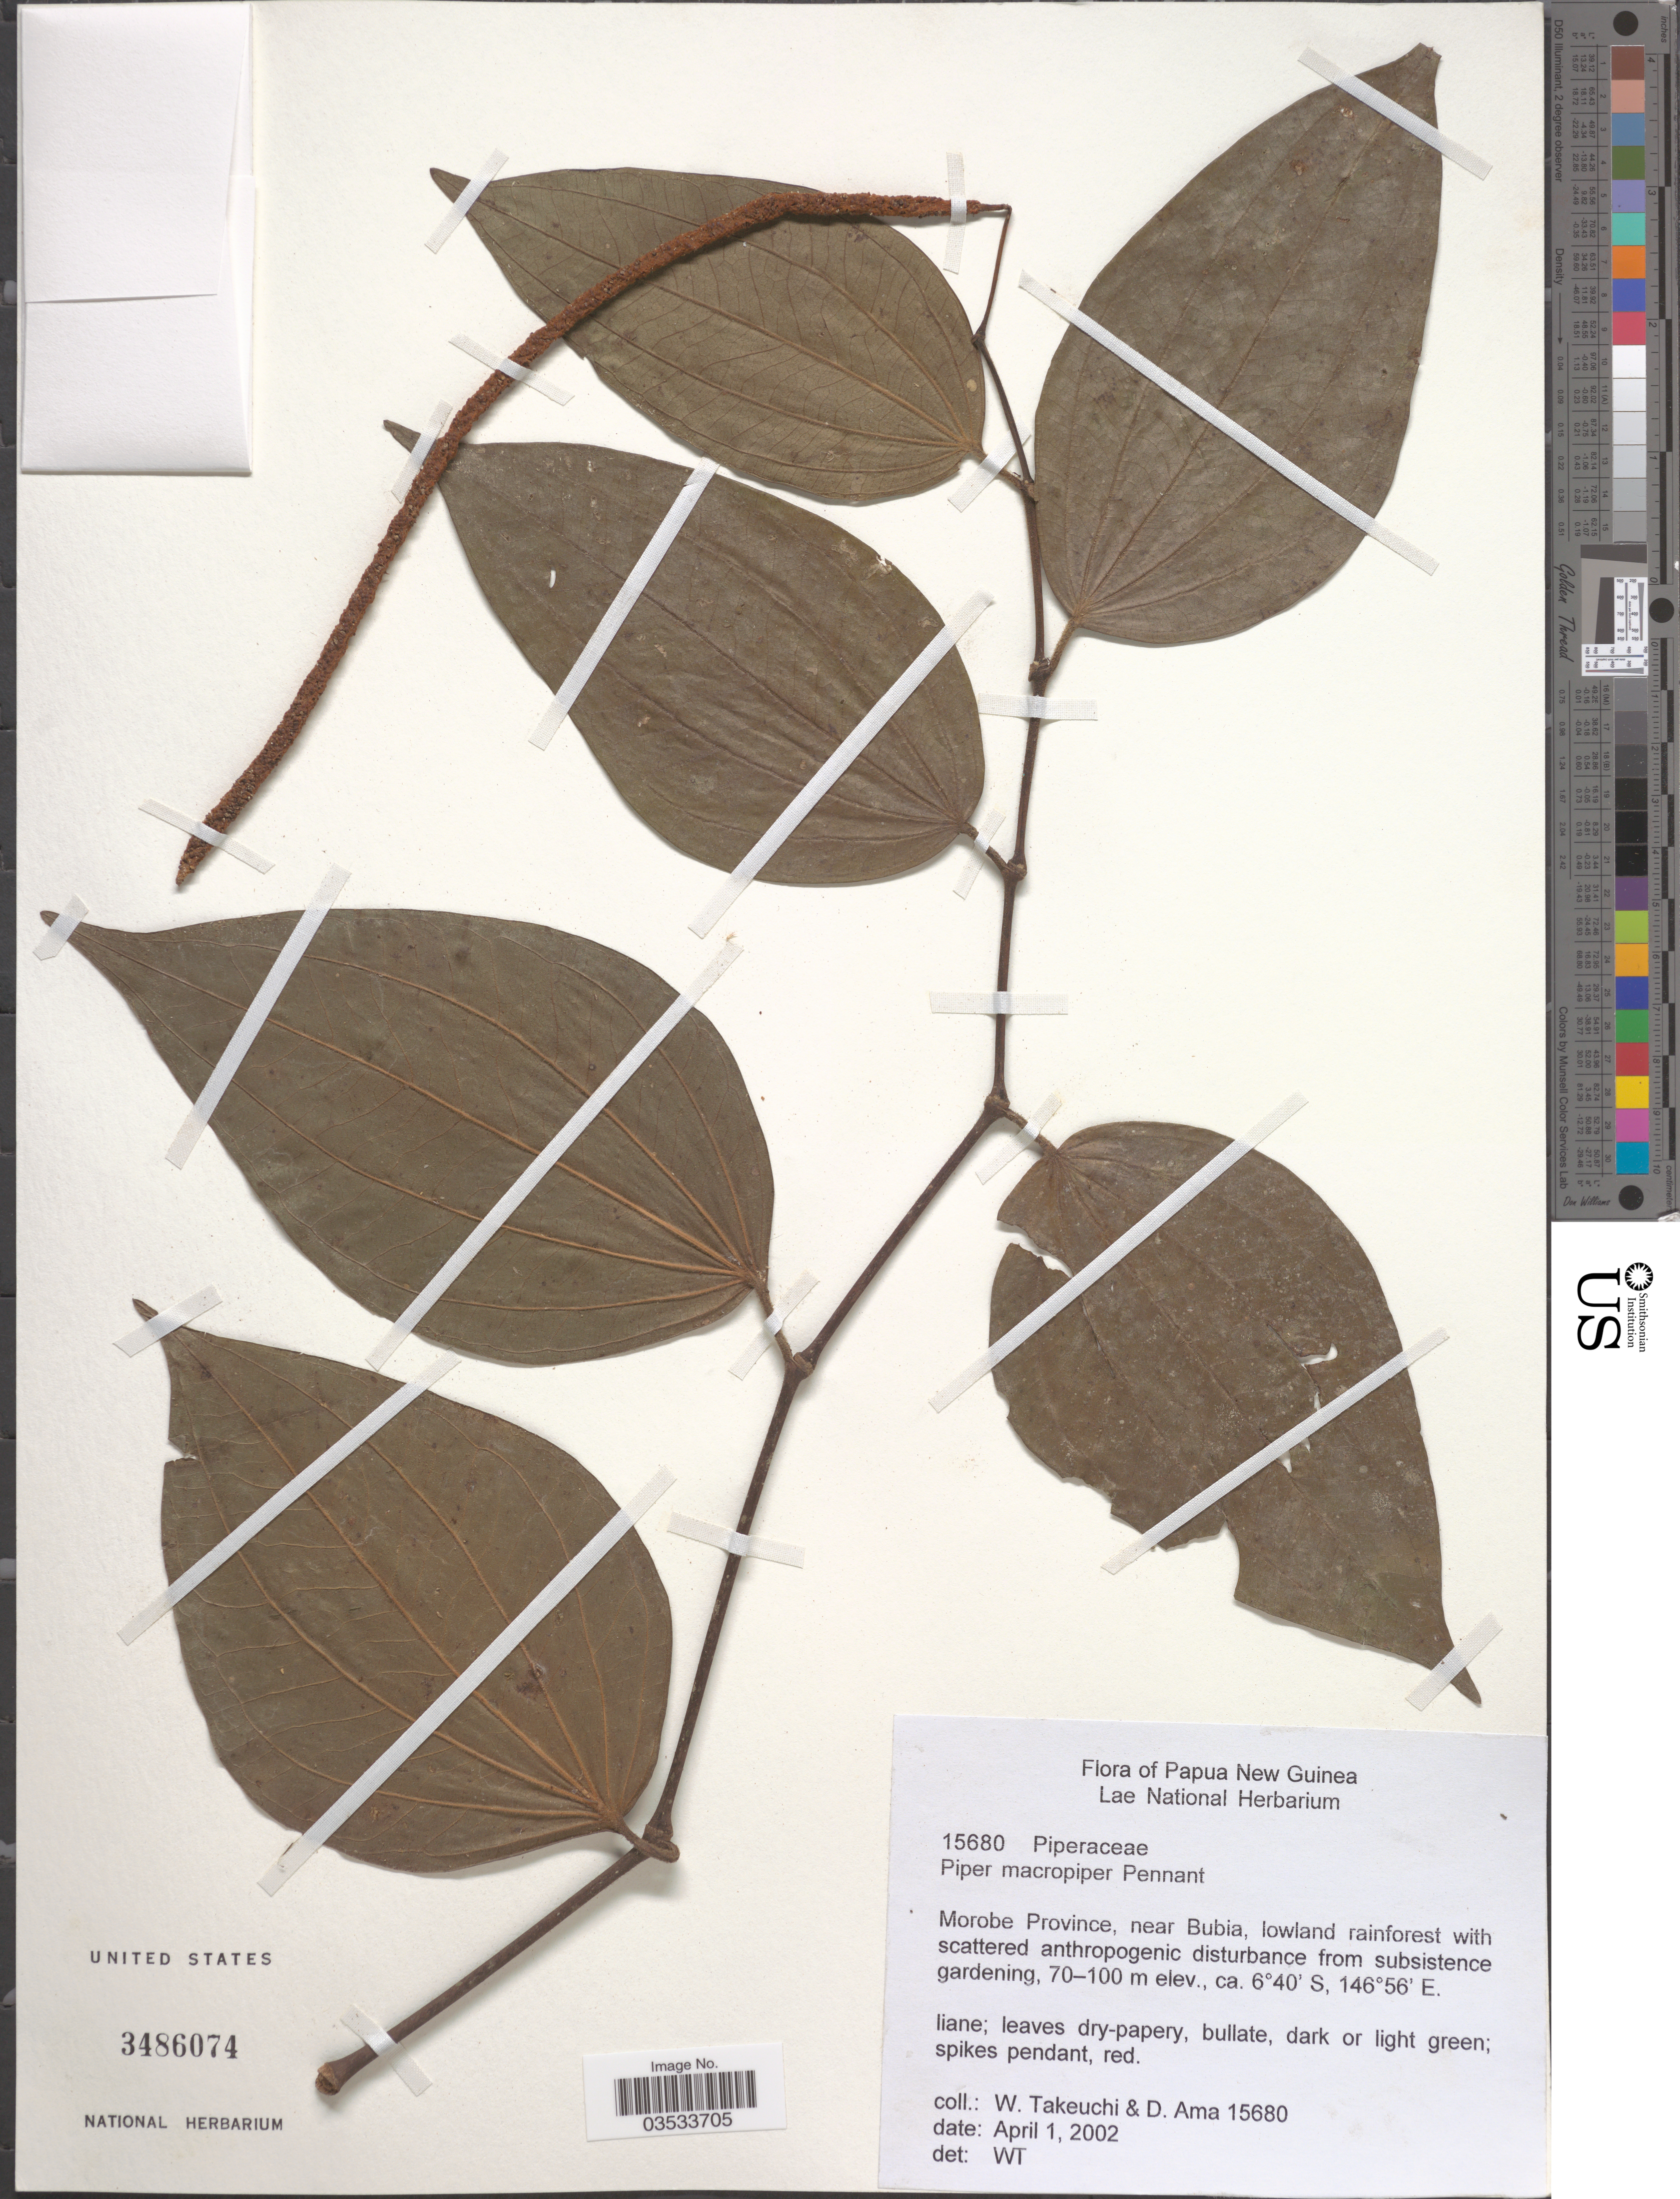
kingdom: Plantae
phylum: Tracheophyta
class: Magnoliopsida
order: Piperales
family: Piperaceae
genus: Piper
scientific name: Piper macropiper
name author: Pennant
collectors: W. Takeuchi & D. Ama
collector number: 15680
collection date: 2002-04-01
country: Papua New Guinea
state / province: Morobe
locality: Near Bubia, lowland rainforest with scattered anthropogenic disturbance from subsistence gardening. [unsure placement]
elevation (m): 70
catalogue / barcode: US 3486074